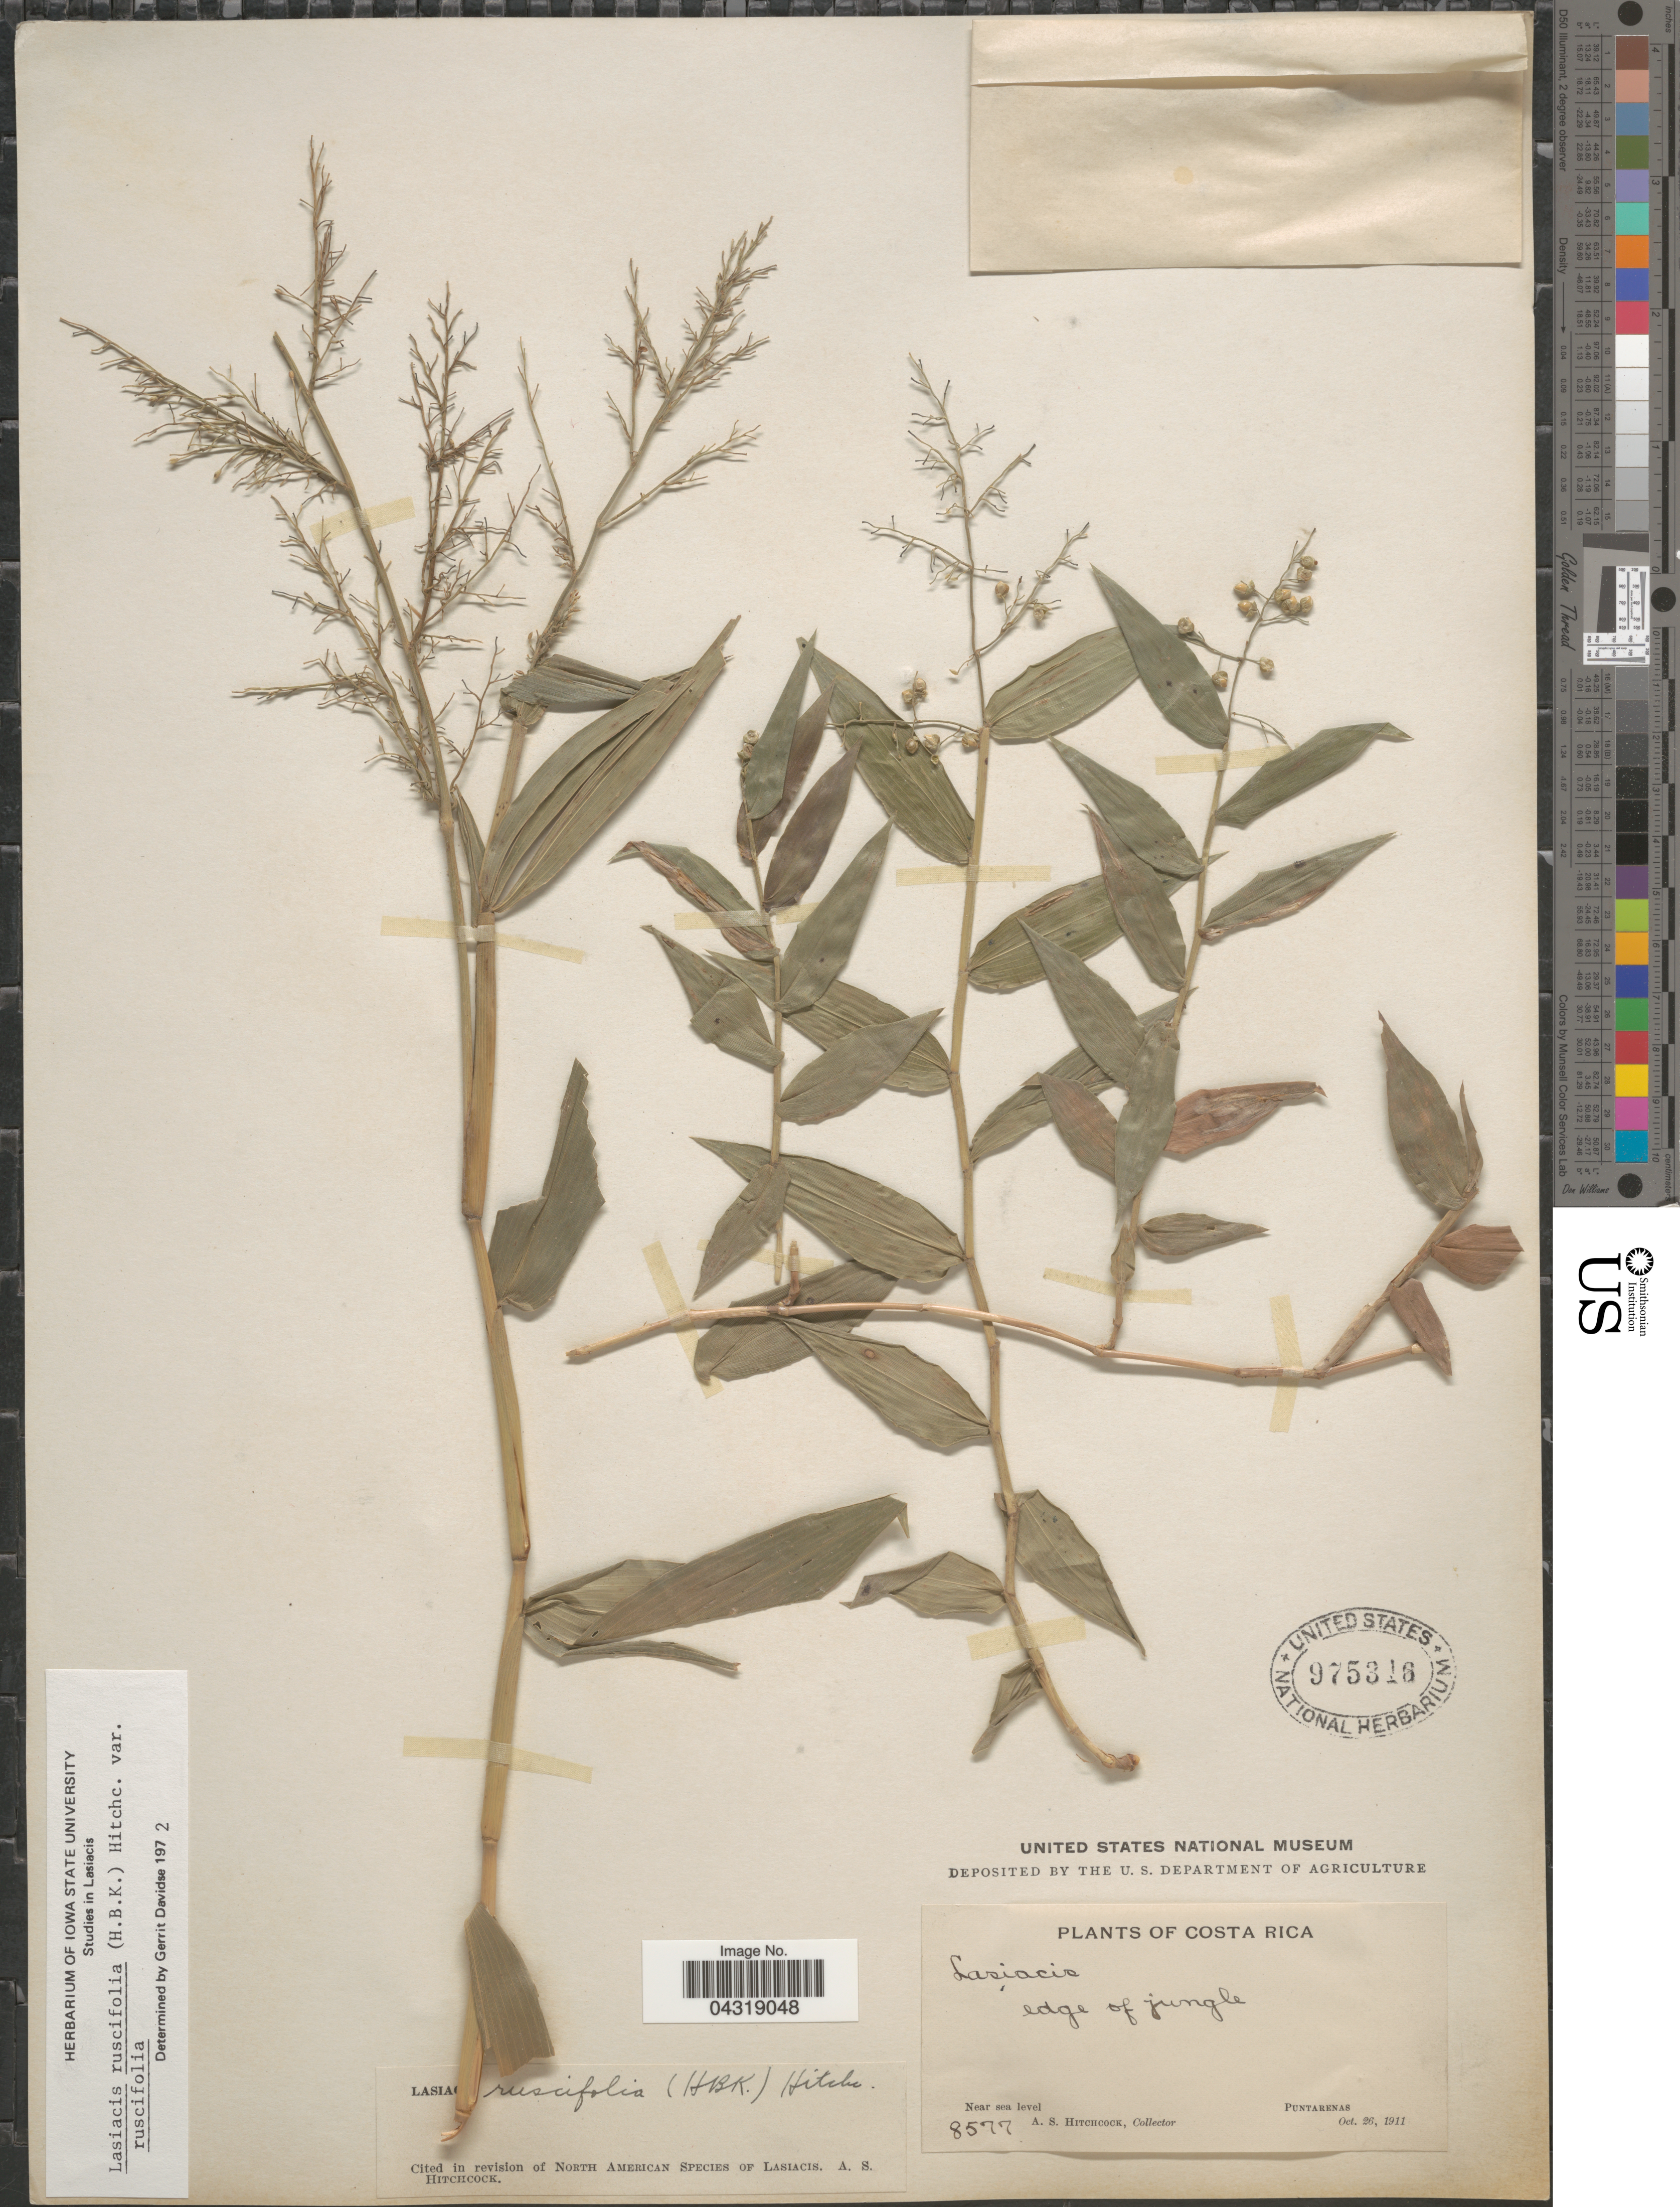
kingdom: Plantae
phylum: Tracheophyta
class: Liliopsida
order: Poales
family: Poaceae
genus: Lasiacis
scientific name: Lasiacis ruscifolia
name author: (Kunth) Hitchc.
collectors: A. S. Hitchcock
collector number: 8577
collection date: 1911-10-26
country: Costa Rica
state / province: Puntarenas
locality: Edge of jungle.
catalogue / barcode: US 975316